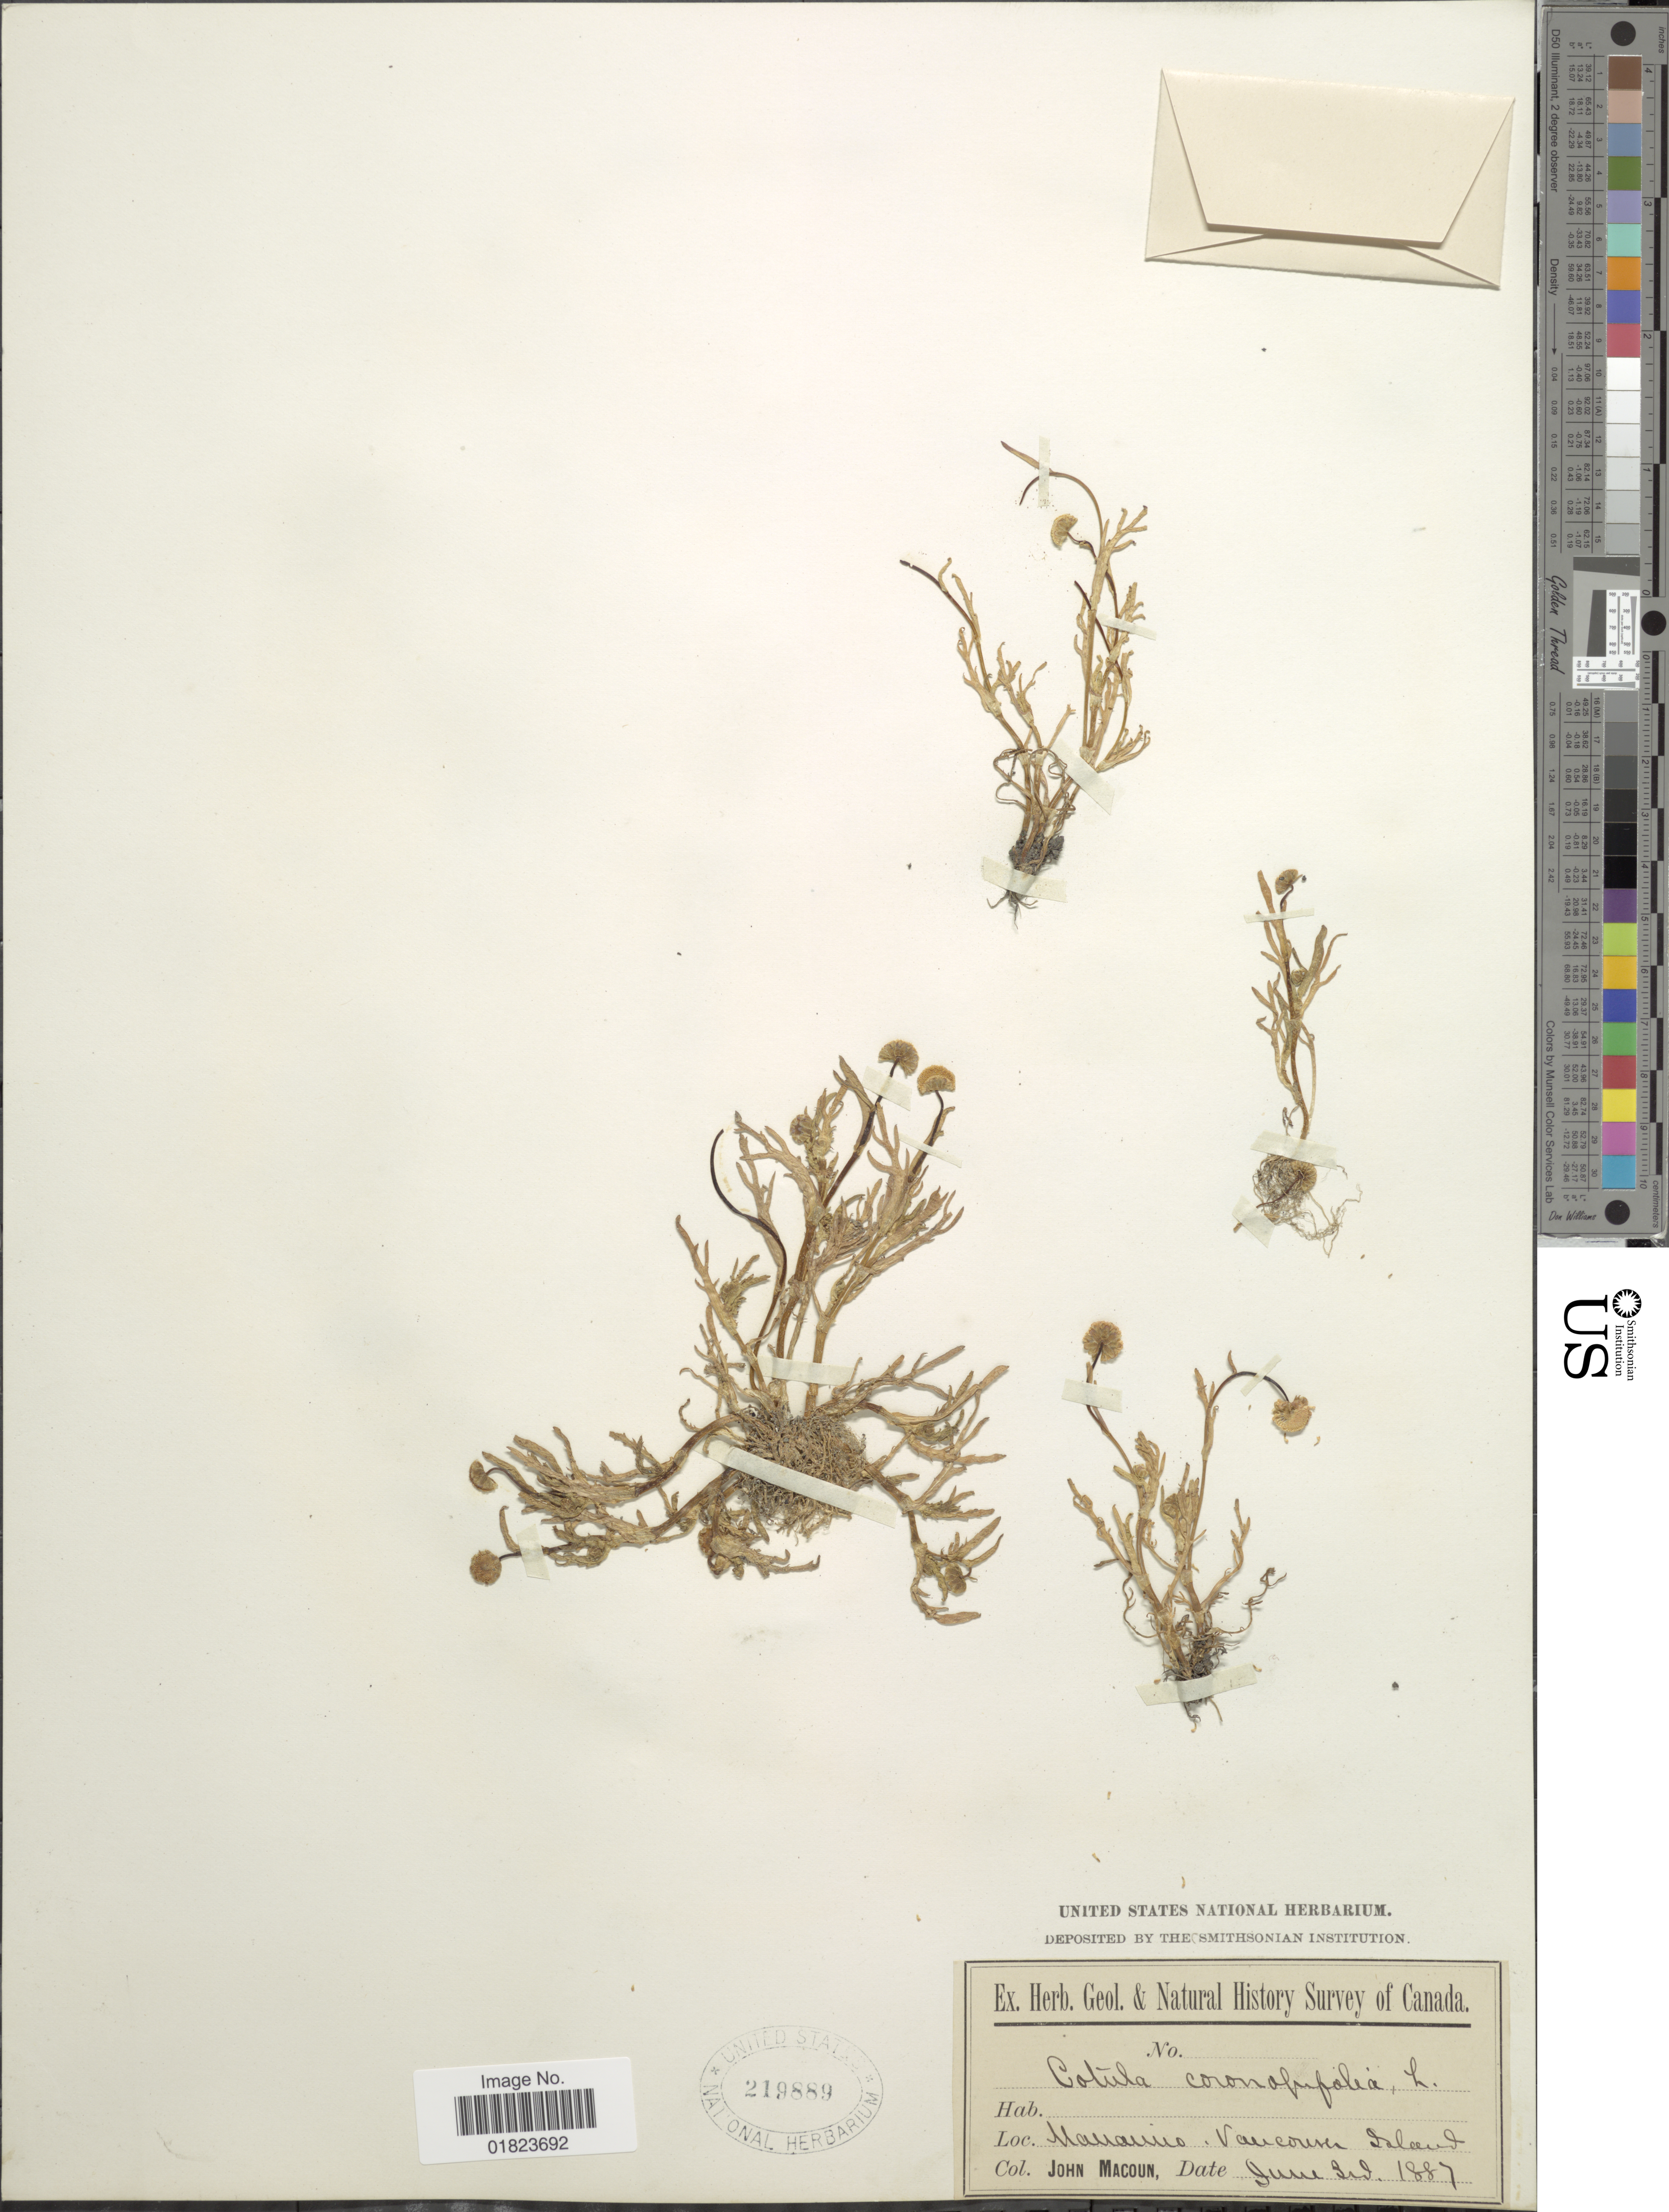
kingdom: Plantae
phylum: Tracheophyta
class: Magnoliopsida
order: Asterales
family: Asteraceae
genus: Cotula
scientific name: Cotula coronopifolia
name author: L.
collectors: J. Macoun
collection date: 1887-06-03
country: Canada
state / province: British Columbia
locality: Van. Island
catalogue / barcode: US 219889